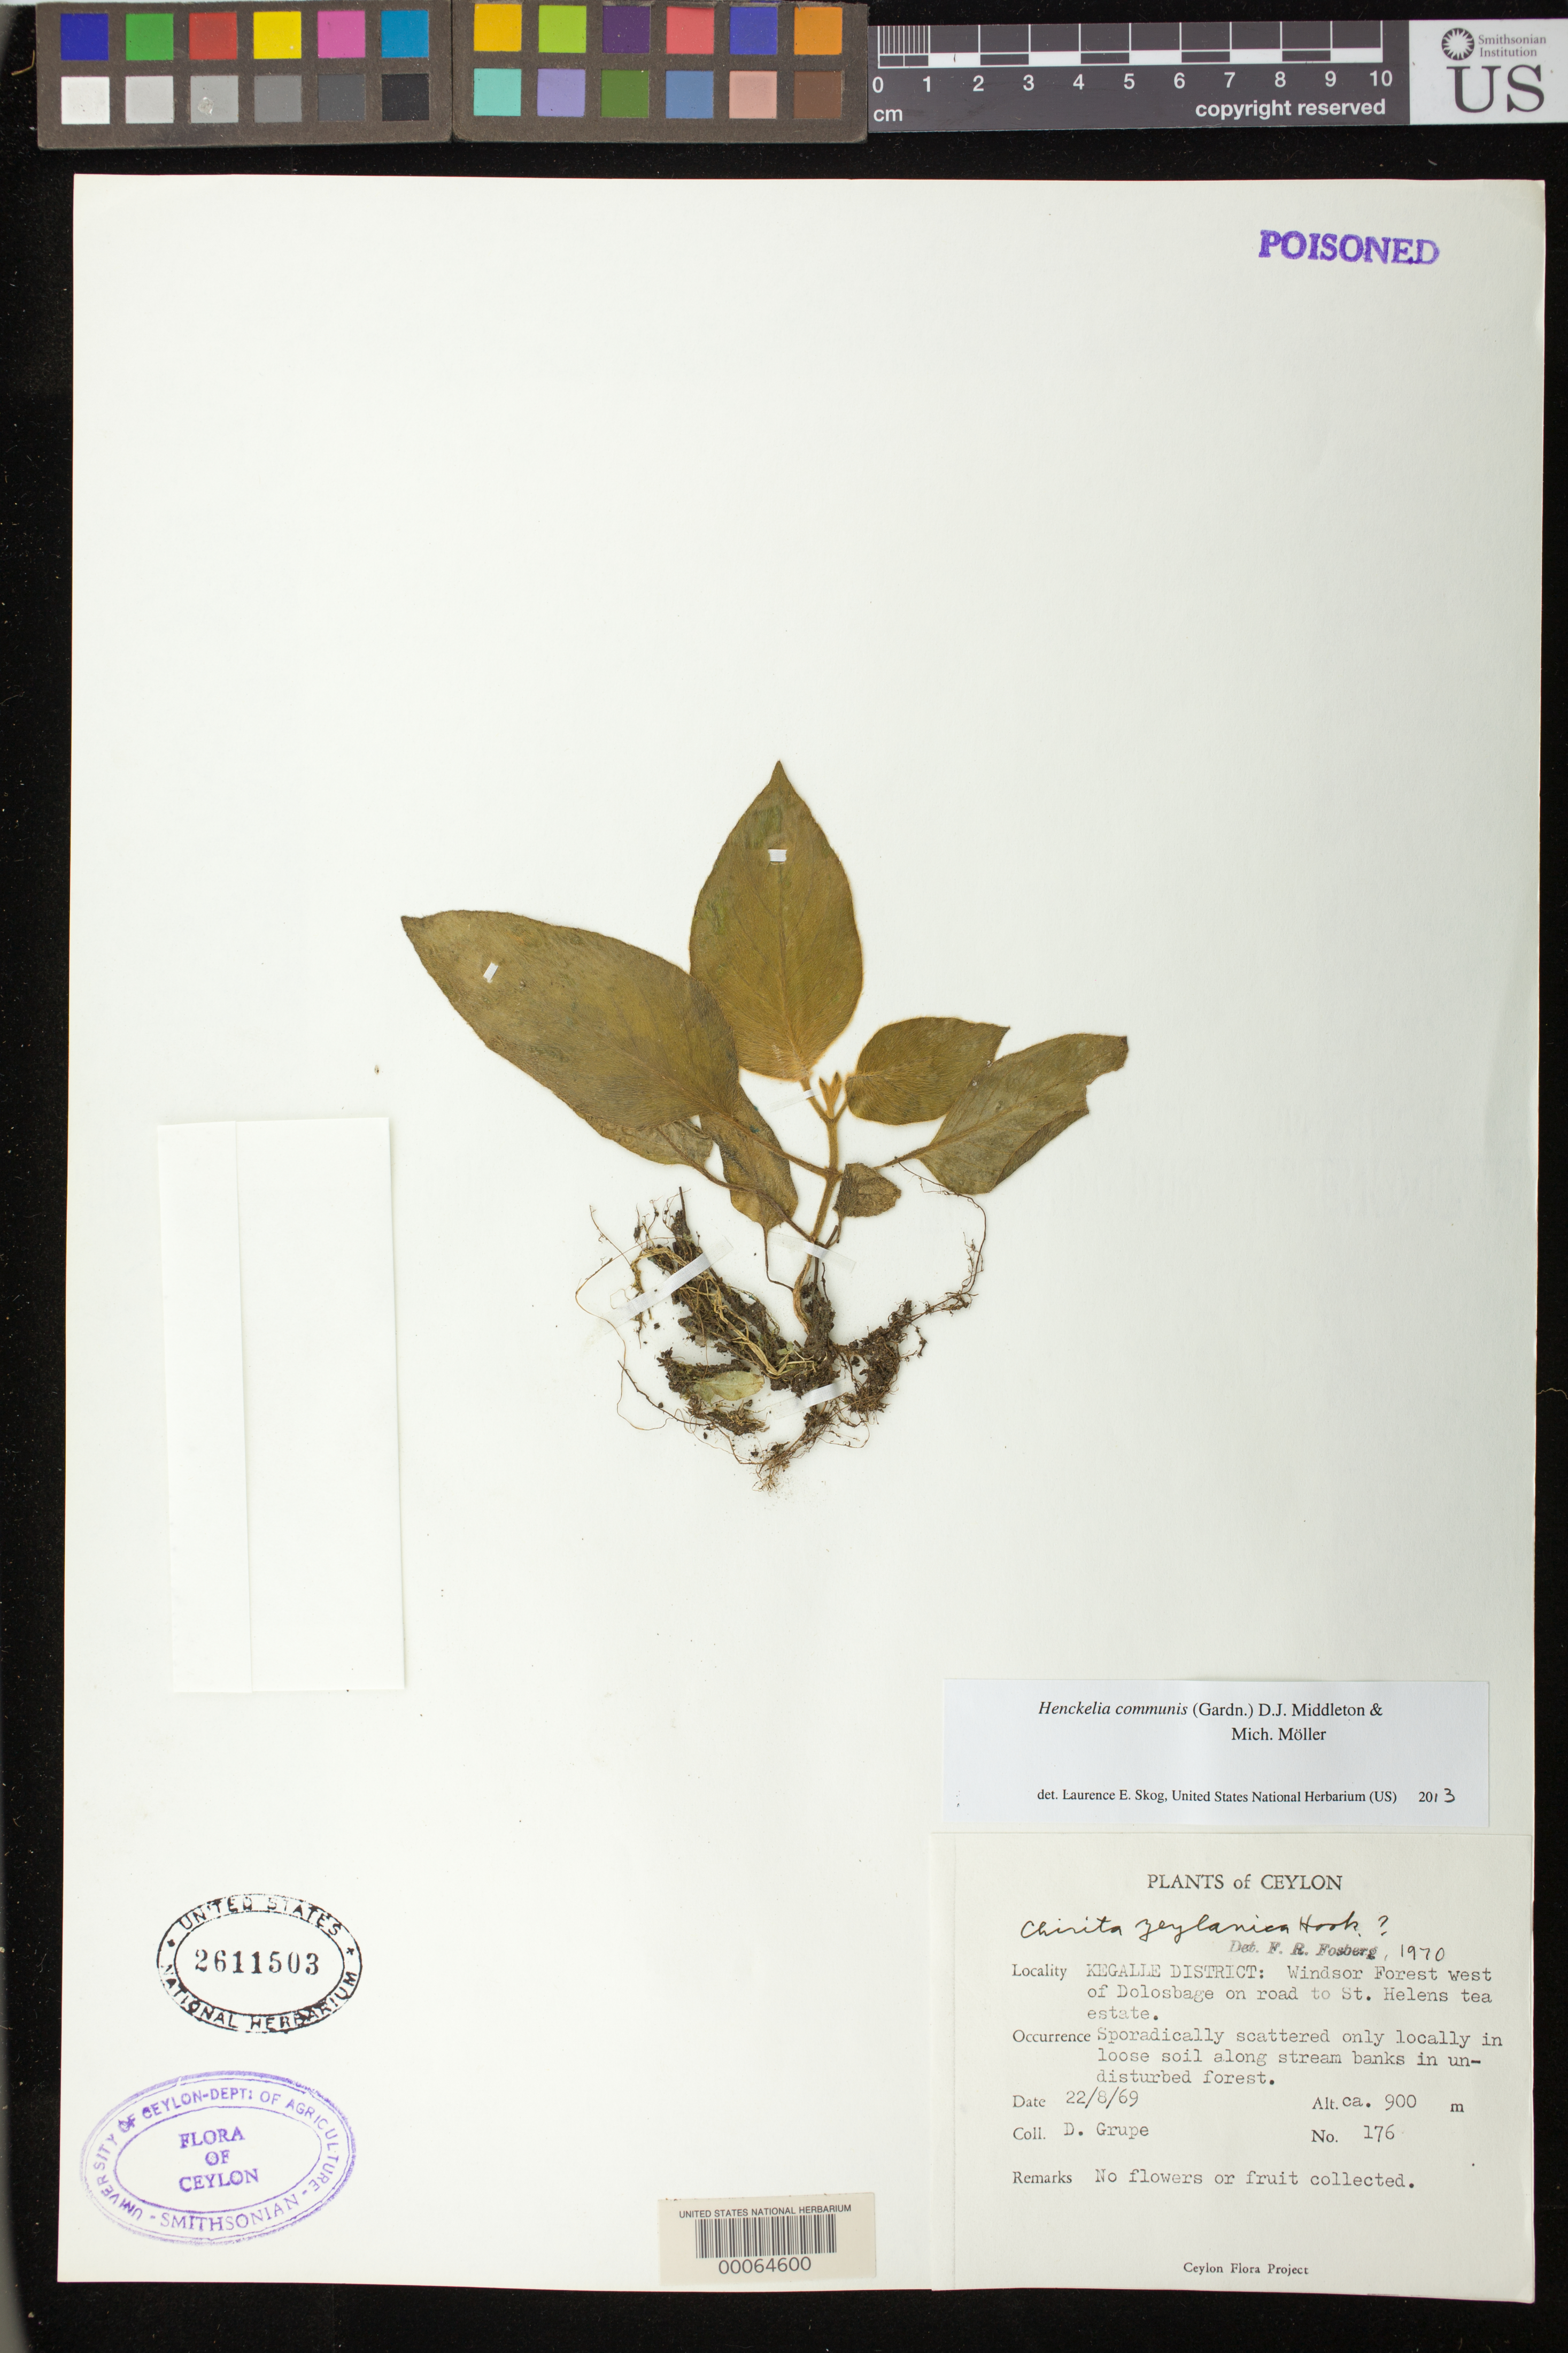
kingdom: Plantae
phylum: Tracheophyta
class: Magnoliopsida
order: Lamiales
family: Gesneriaceae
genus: Henckelia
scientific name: Henckelia communis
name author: (Gardner) D.J. Middleton & Mich. Möller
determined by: Skog, Laurence E.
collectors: D. Grupe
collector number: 176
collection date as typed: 22 Aug 1969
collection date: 1969-08-22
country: Sri Lanka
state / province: Sabaragamuwa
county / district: Kegalle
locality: Windsor forest w of dolosbage on road to st. helens tea estate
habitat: Loose soil along stream banks in undisturbed forest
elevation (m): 900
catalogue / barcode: US 2611503